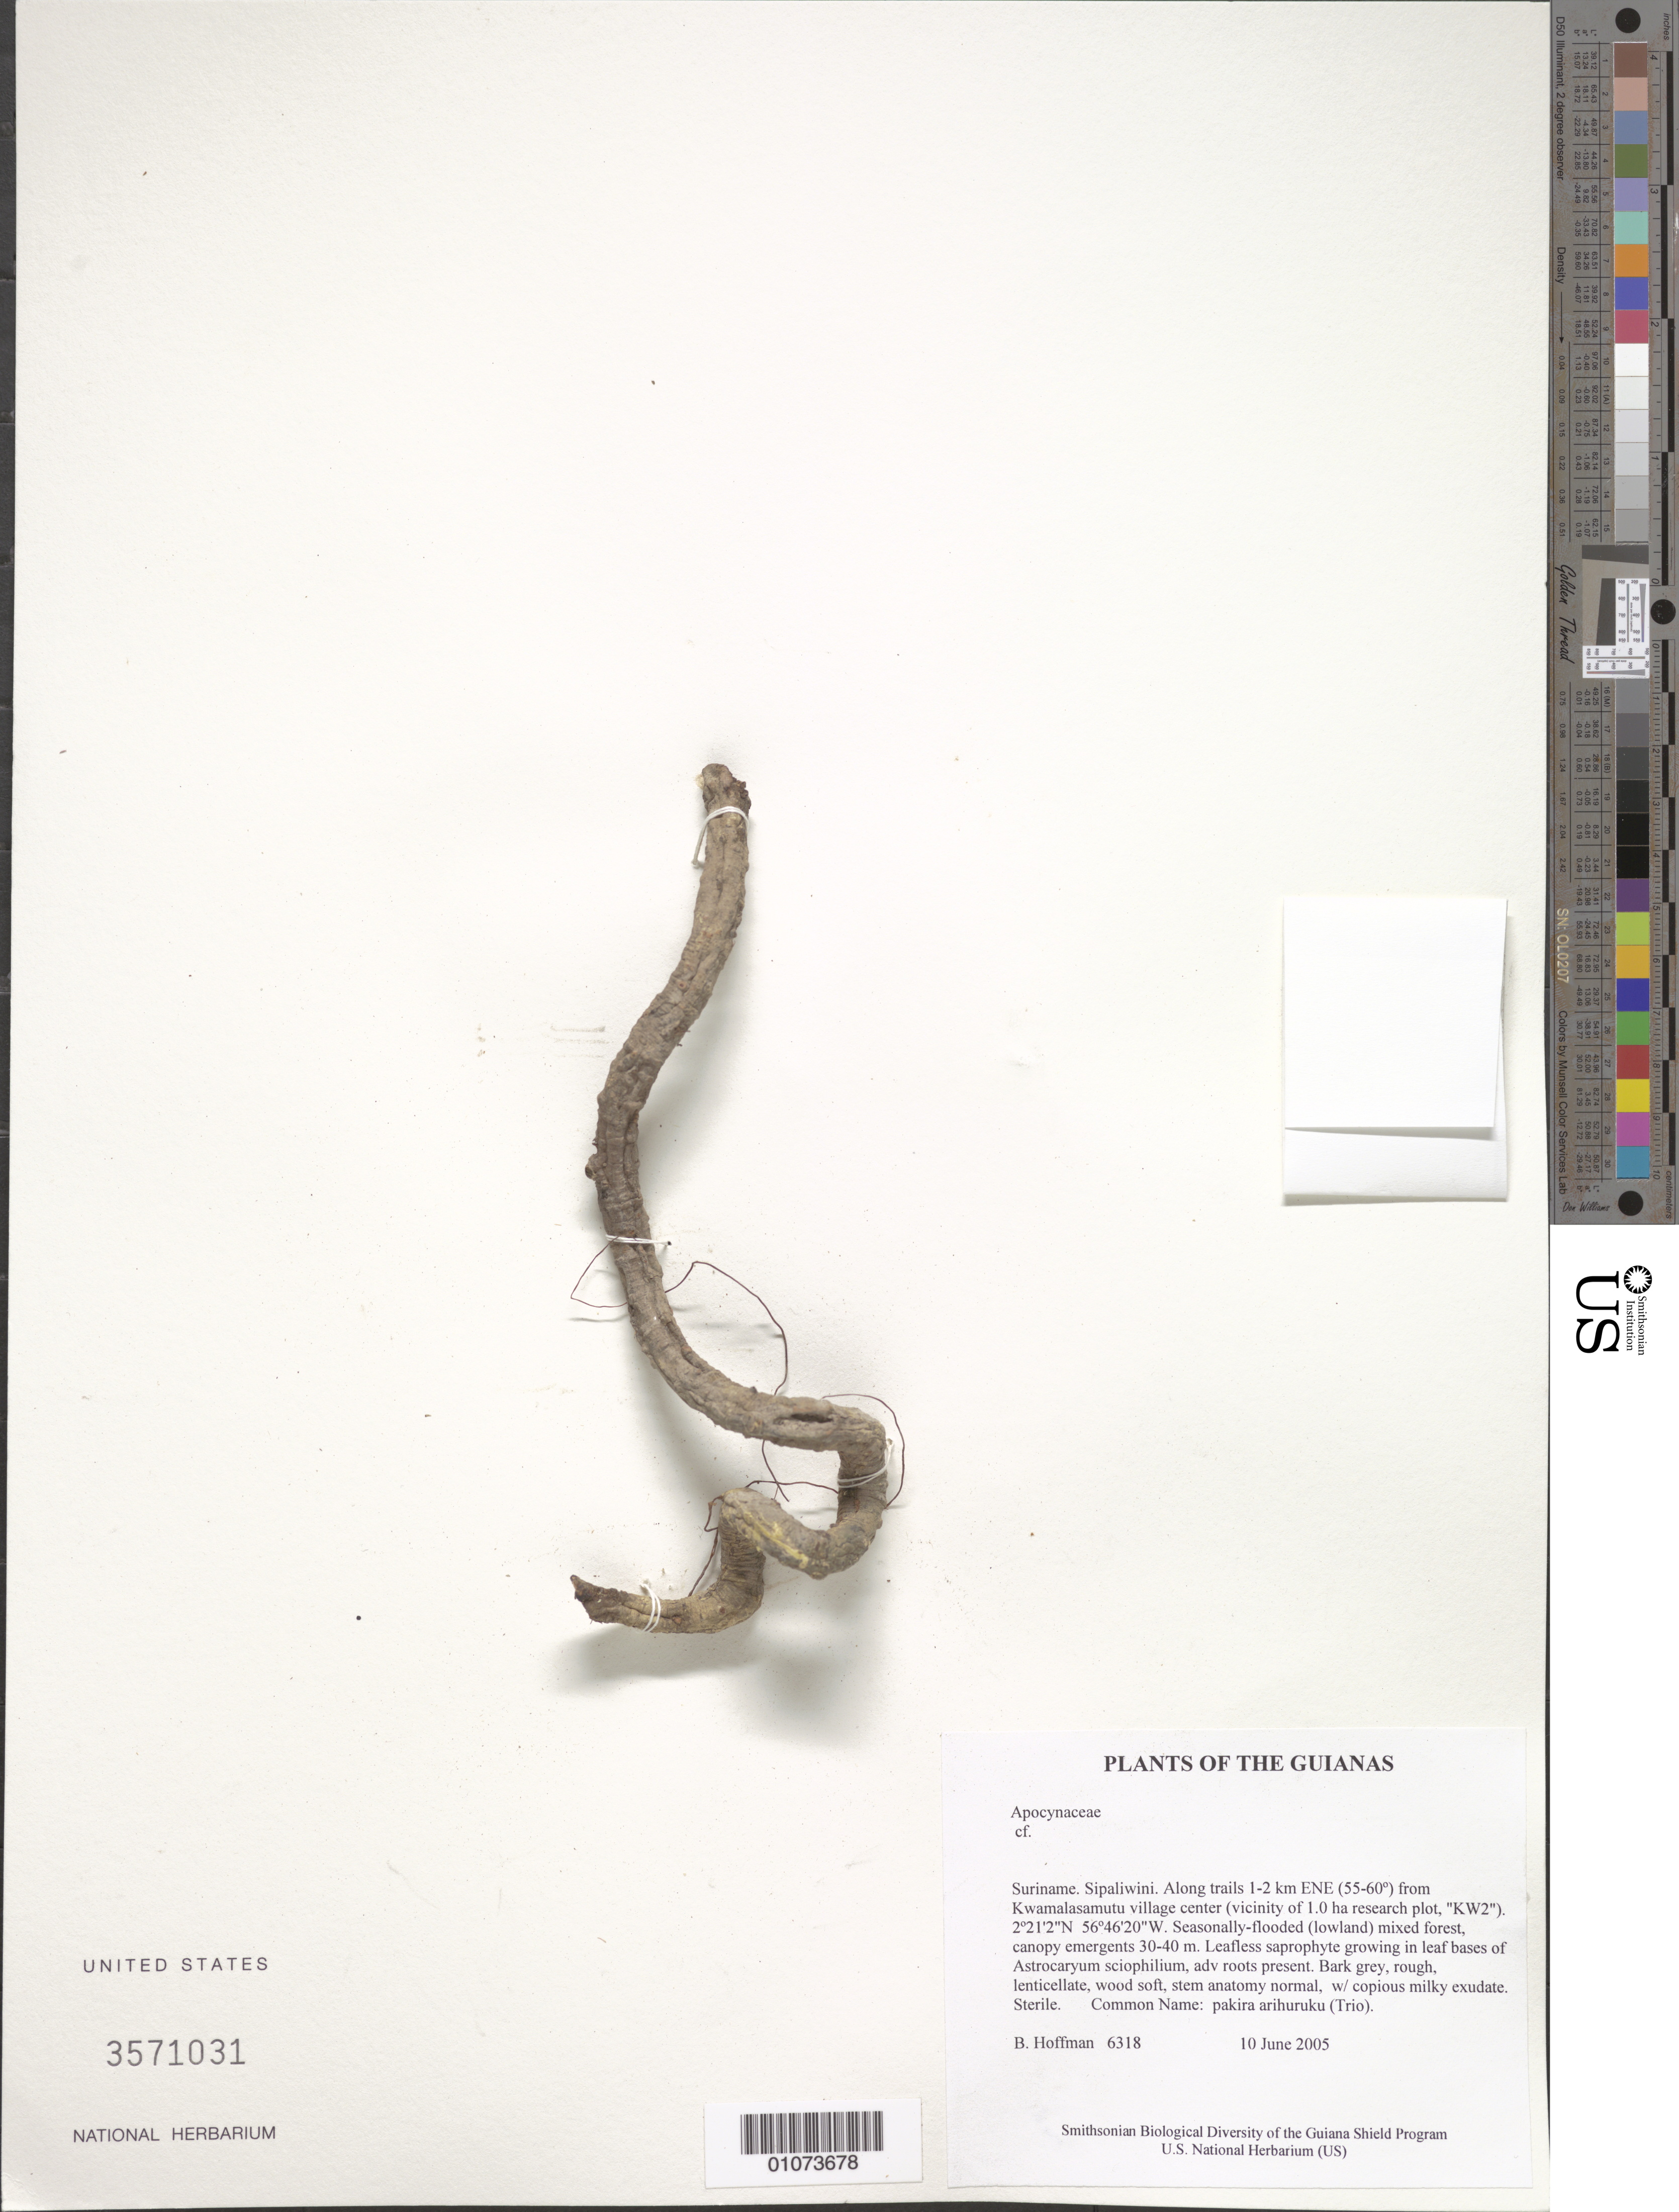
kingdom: Plantae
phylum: Tracheophyta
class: Magnoliopsida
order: Gentianales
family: Apocynaceae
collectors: B. Hoffman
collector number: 6318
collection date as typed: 10 June 2005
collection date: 2005-06-10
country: Suriname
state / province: Sipaliwini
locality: Along trails 1-2 km ENE (55-60º) from Kwamalasamutu village center (vicinity of 1.0 ha research plot, "KW2")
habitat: Seasonally-flooded (lowland) mixed forest, canopy emergents 30-40 m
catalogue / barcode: US 3571031